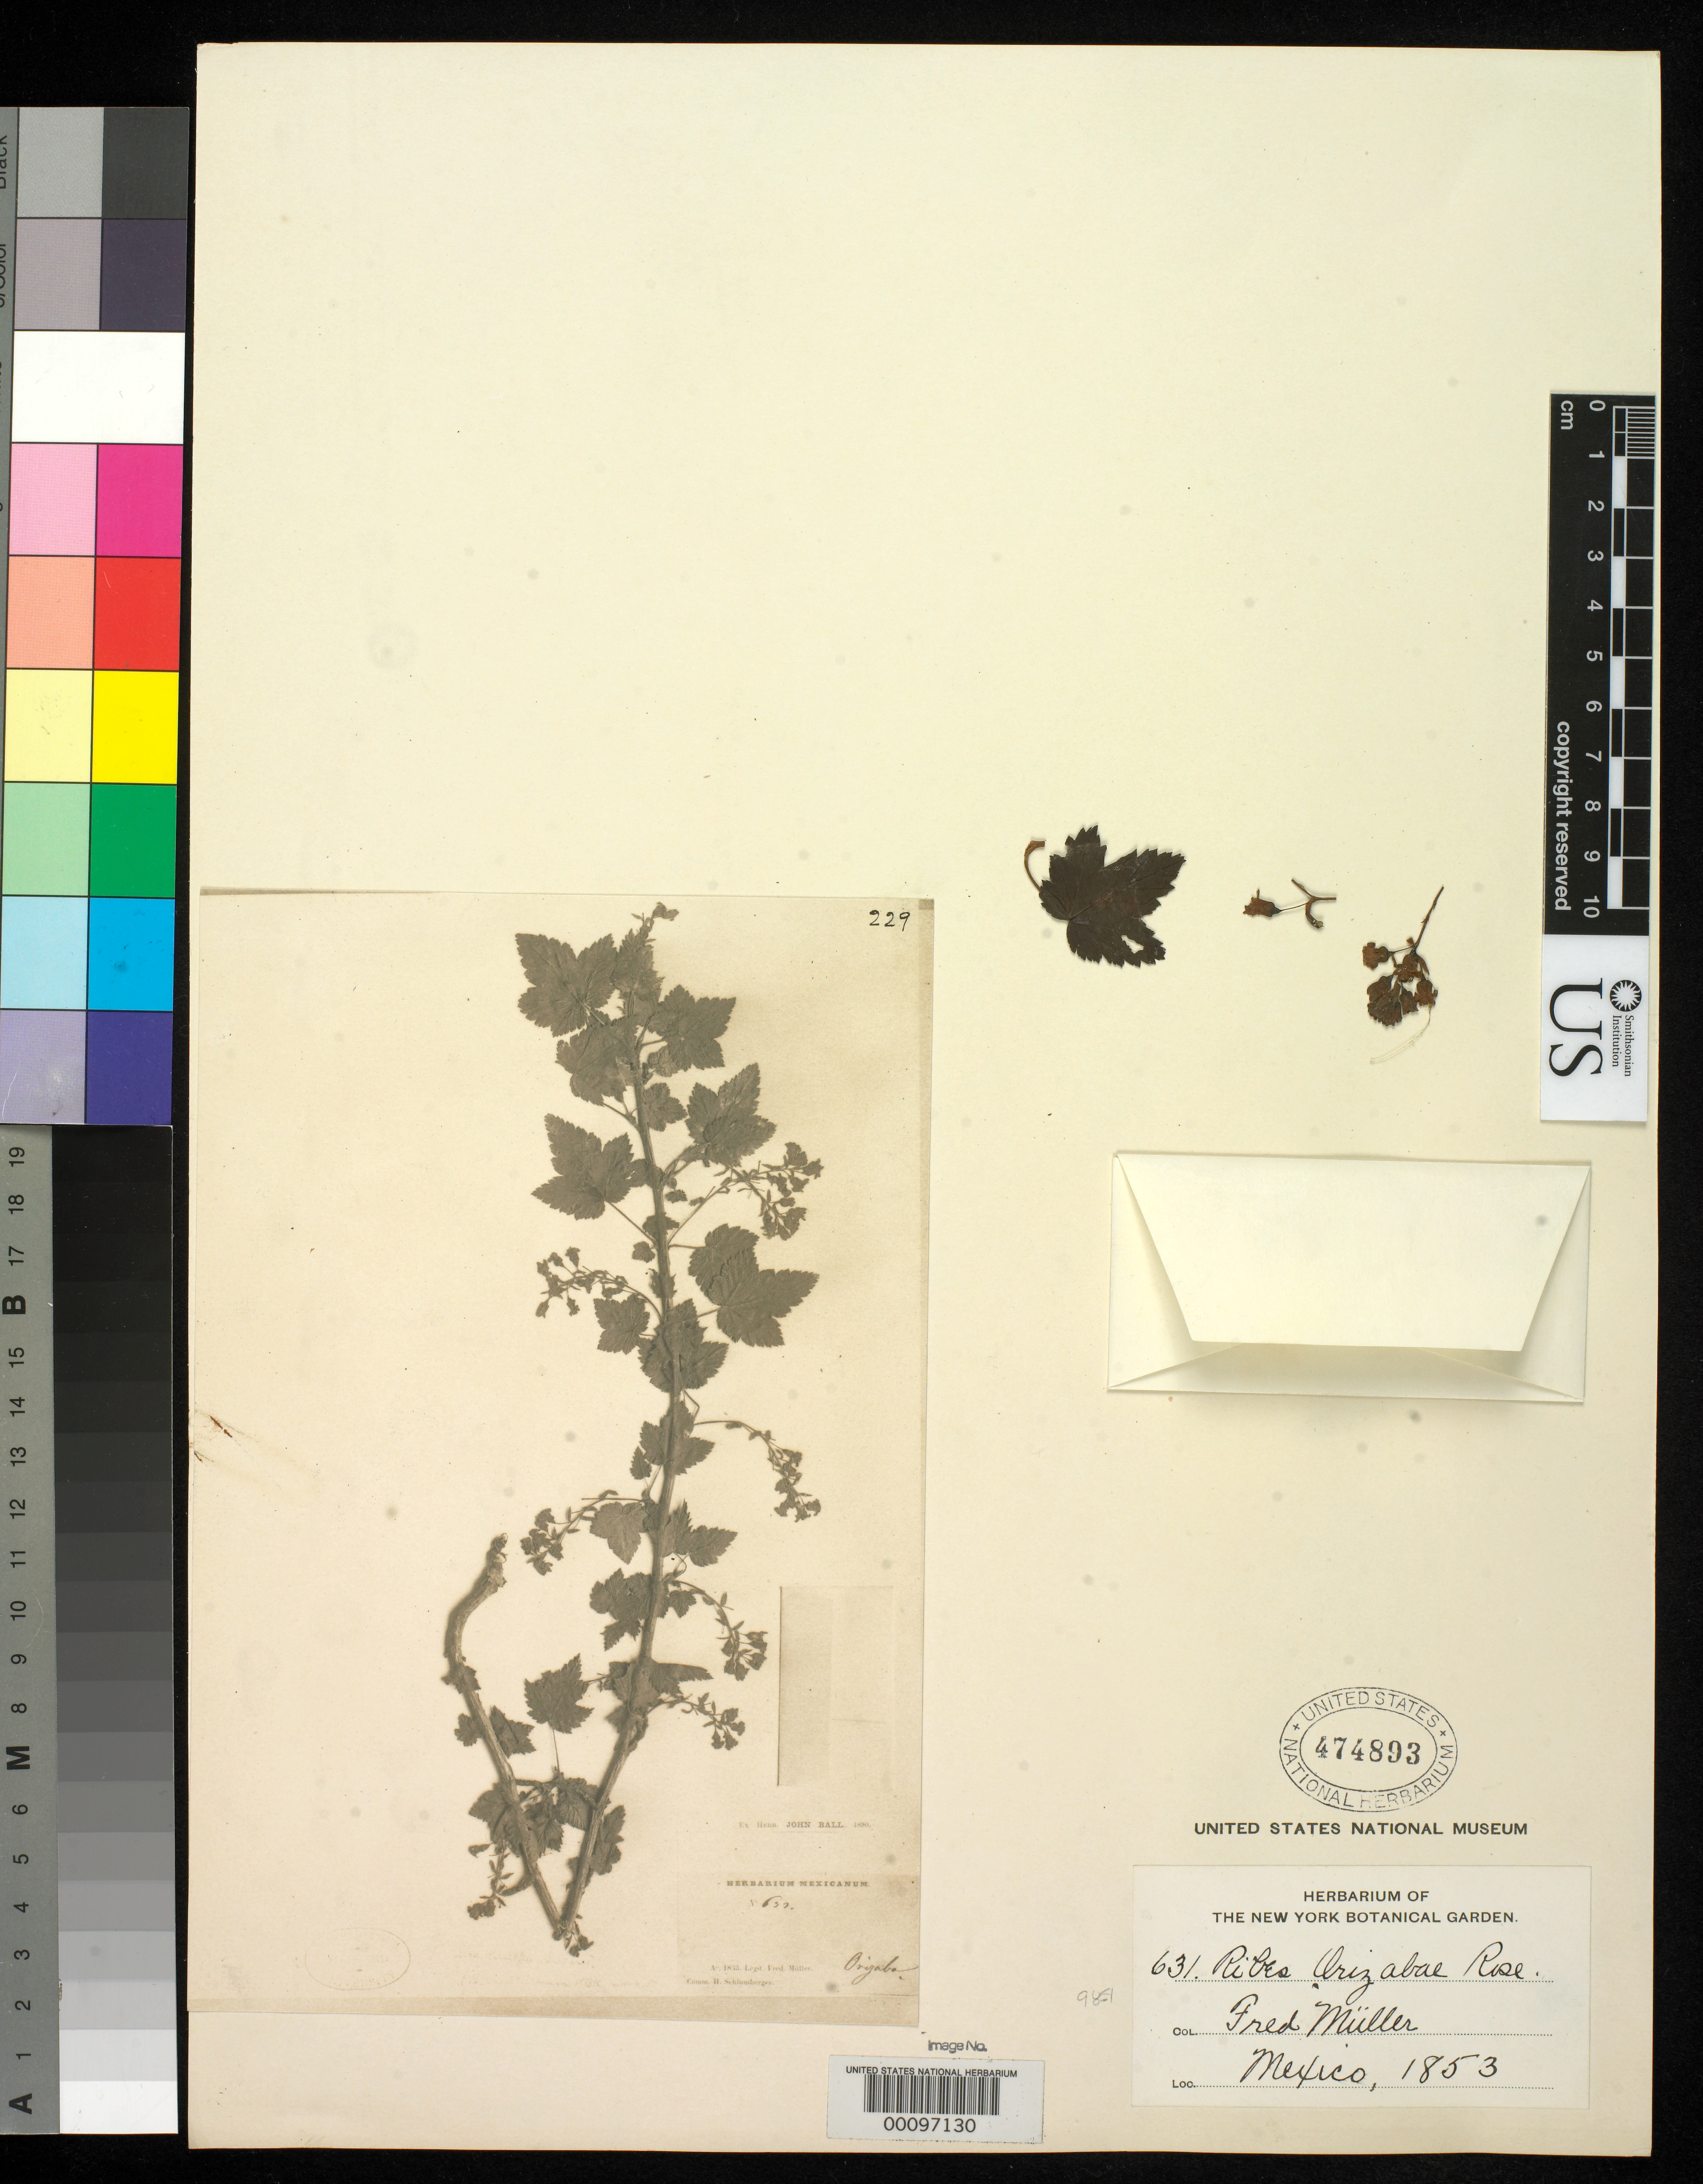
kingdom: Plantae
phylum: Tracheophyta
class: Magnoliopsida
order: Saxifragales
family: Grossulariaceae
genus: Ribes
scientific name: Ribes orizabae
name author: Rose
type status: Type Material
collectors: F. Mueller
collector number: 637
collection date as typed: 1853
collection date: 1853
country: Mexico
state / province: Veracruz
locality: Orizaba.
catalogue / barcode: US 474893